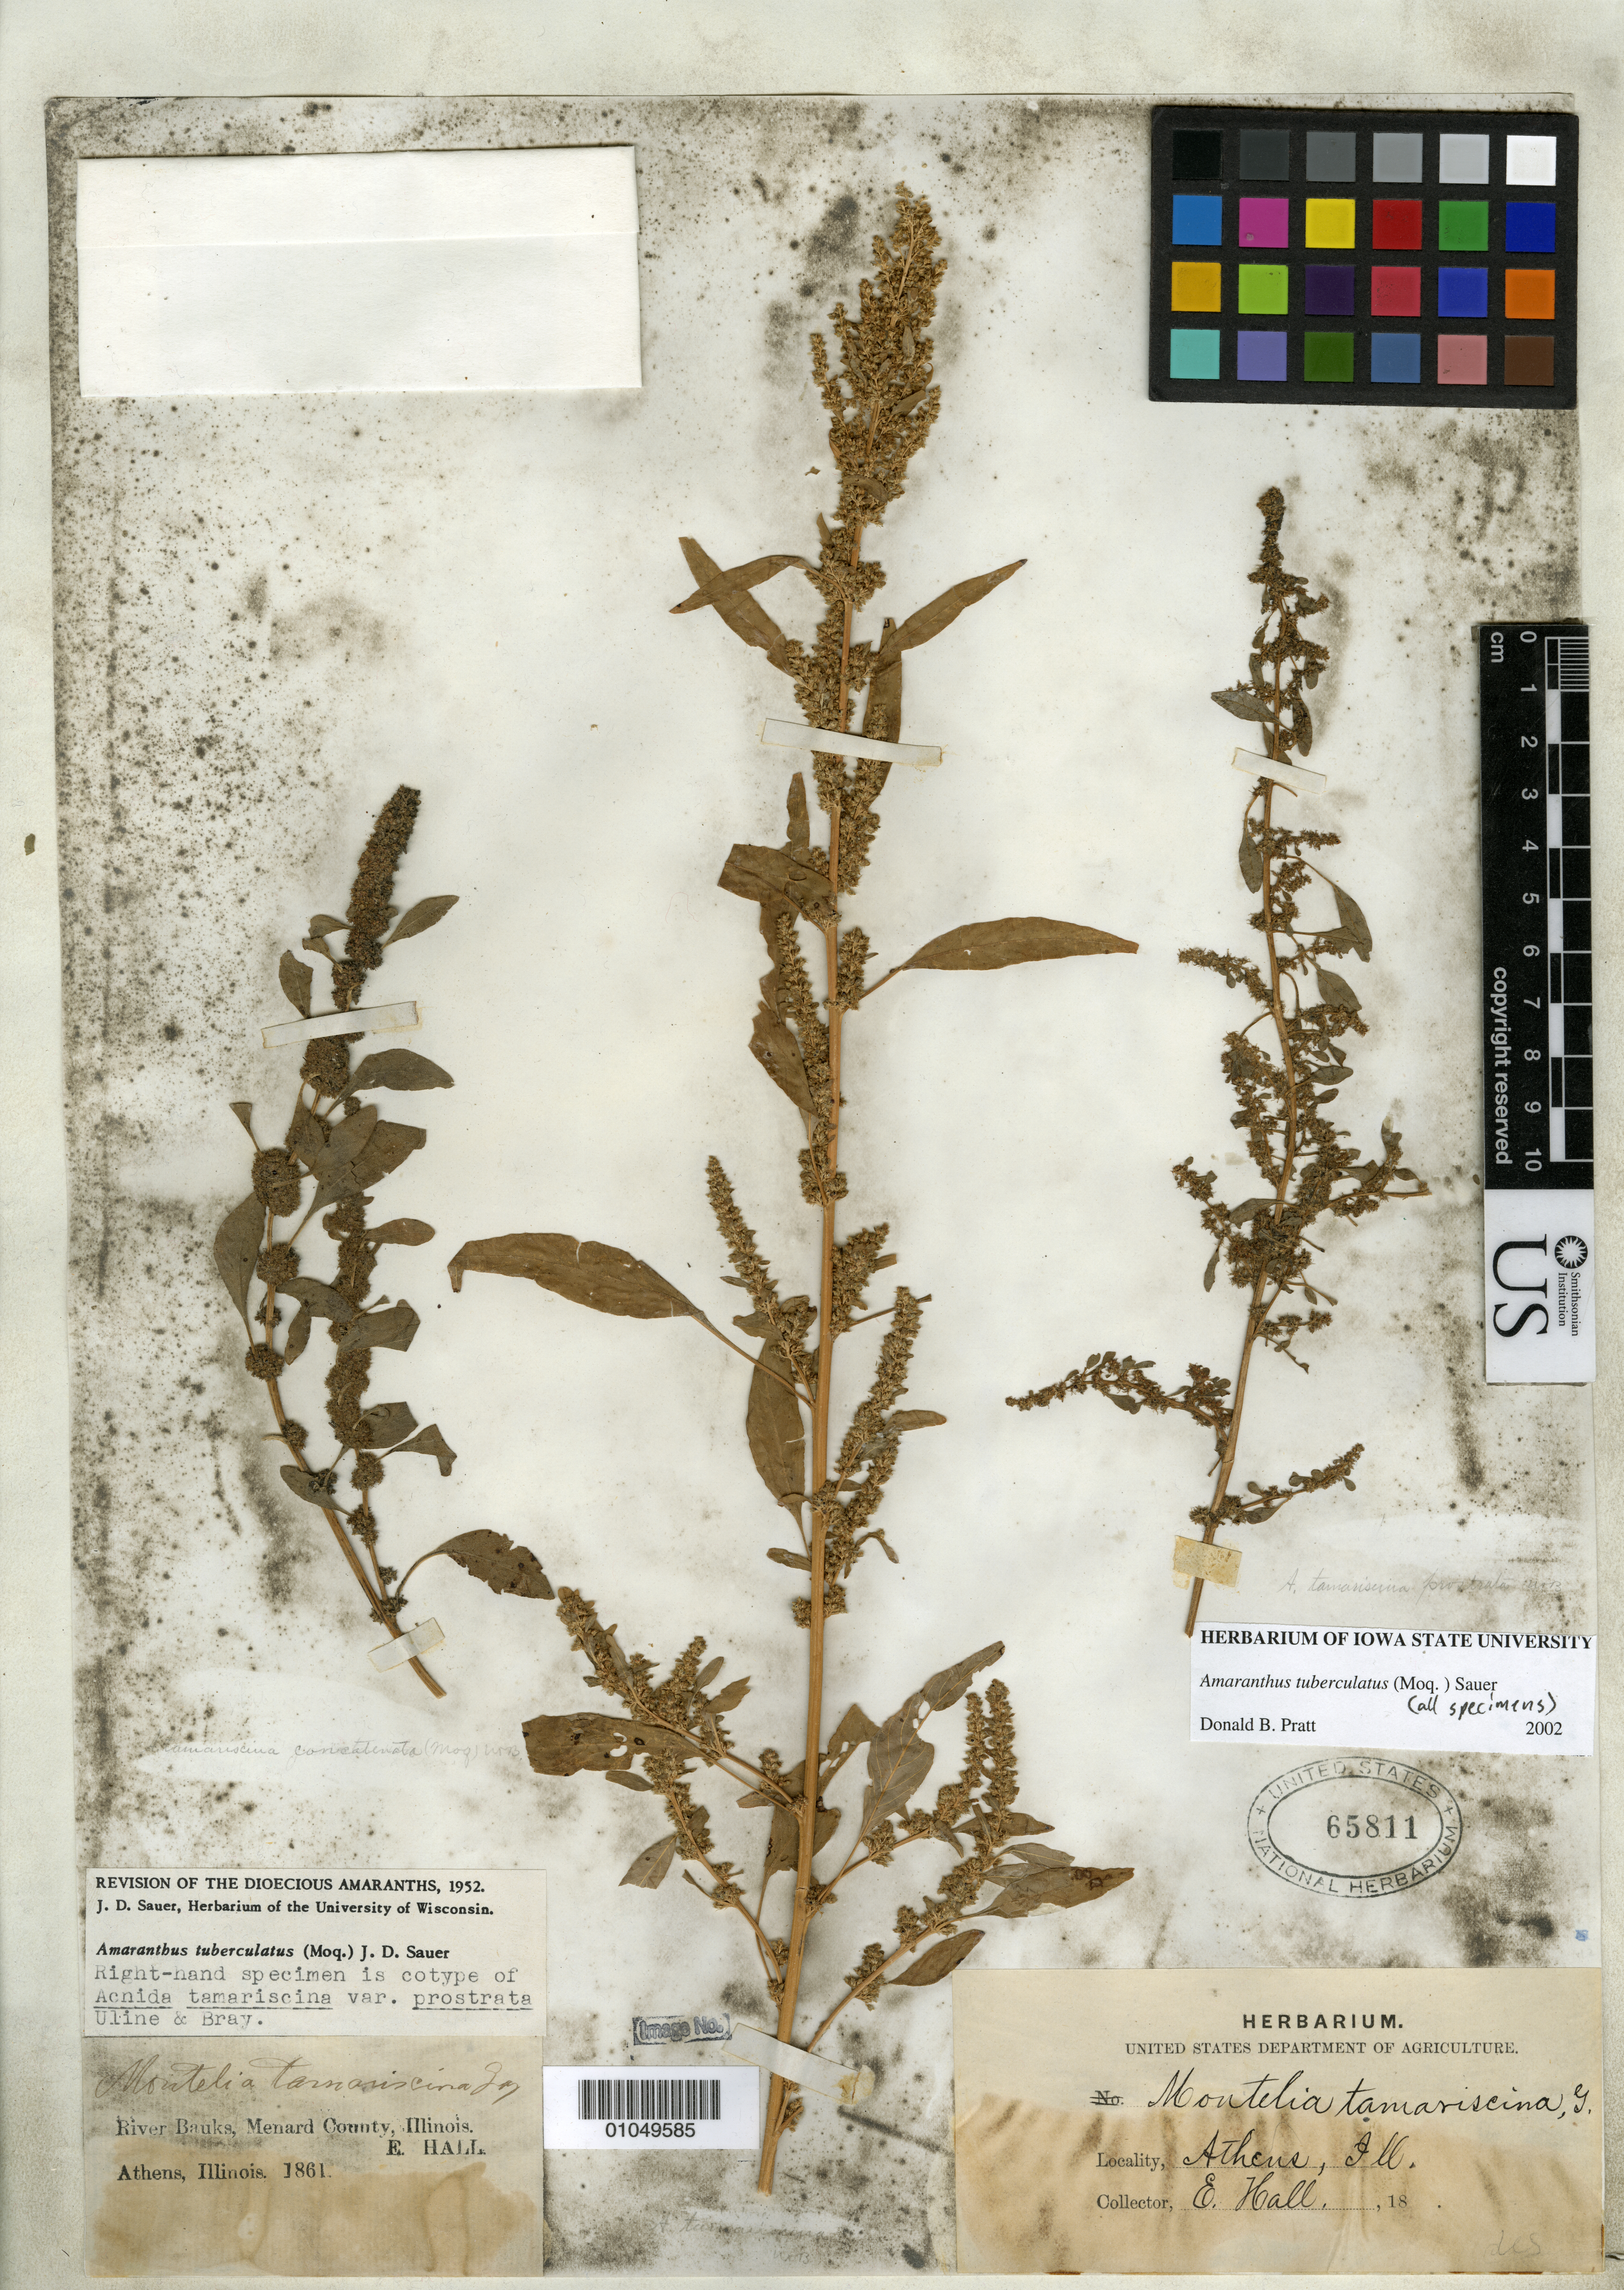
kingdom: Plantae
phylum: Tracheophyta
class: Magnoliopsida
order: Caryophyllales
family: Amaranthaceae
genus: Acnida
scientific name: Acnida tamariscana var. prostrata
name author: Uline & W.L. Bray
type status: Syntype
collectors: E. Hall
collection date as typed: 1861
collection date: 1861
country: United States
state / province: Illinois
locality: River banks, Menard County, Athens.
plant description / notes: As annotated by Sauer (1942), "right-hand specimen is cotype of Acnida tamariscana var. prostrata Uline & Bray".; Protologue does not cite any specific collections, "Michigan to Dakota, extending as far south as Missouri".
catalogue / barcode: US 65811